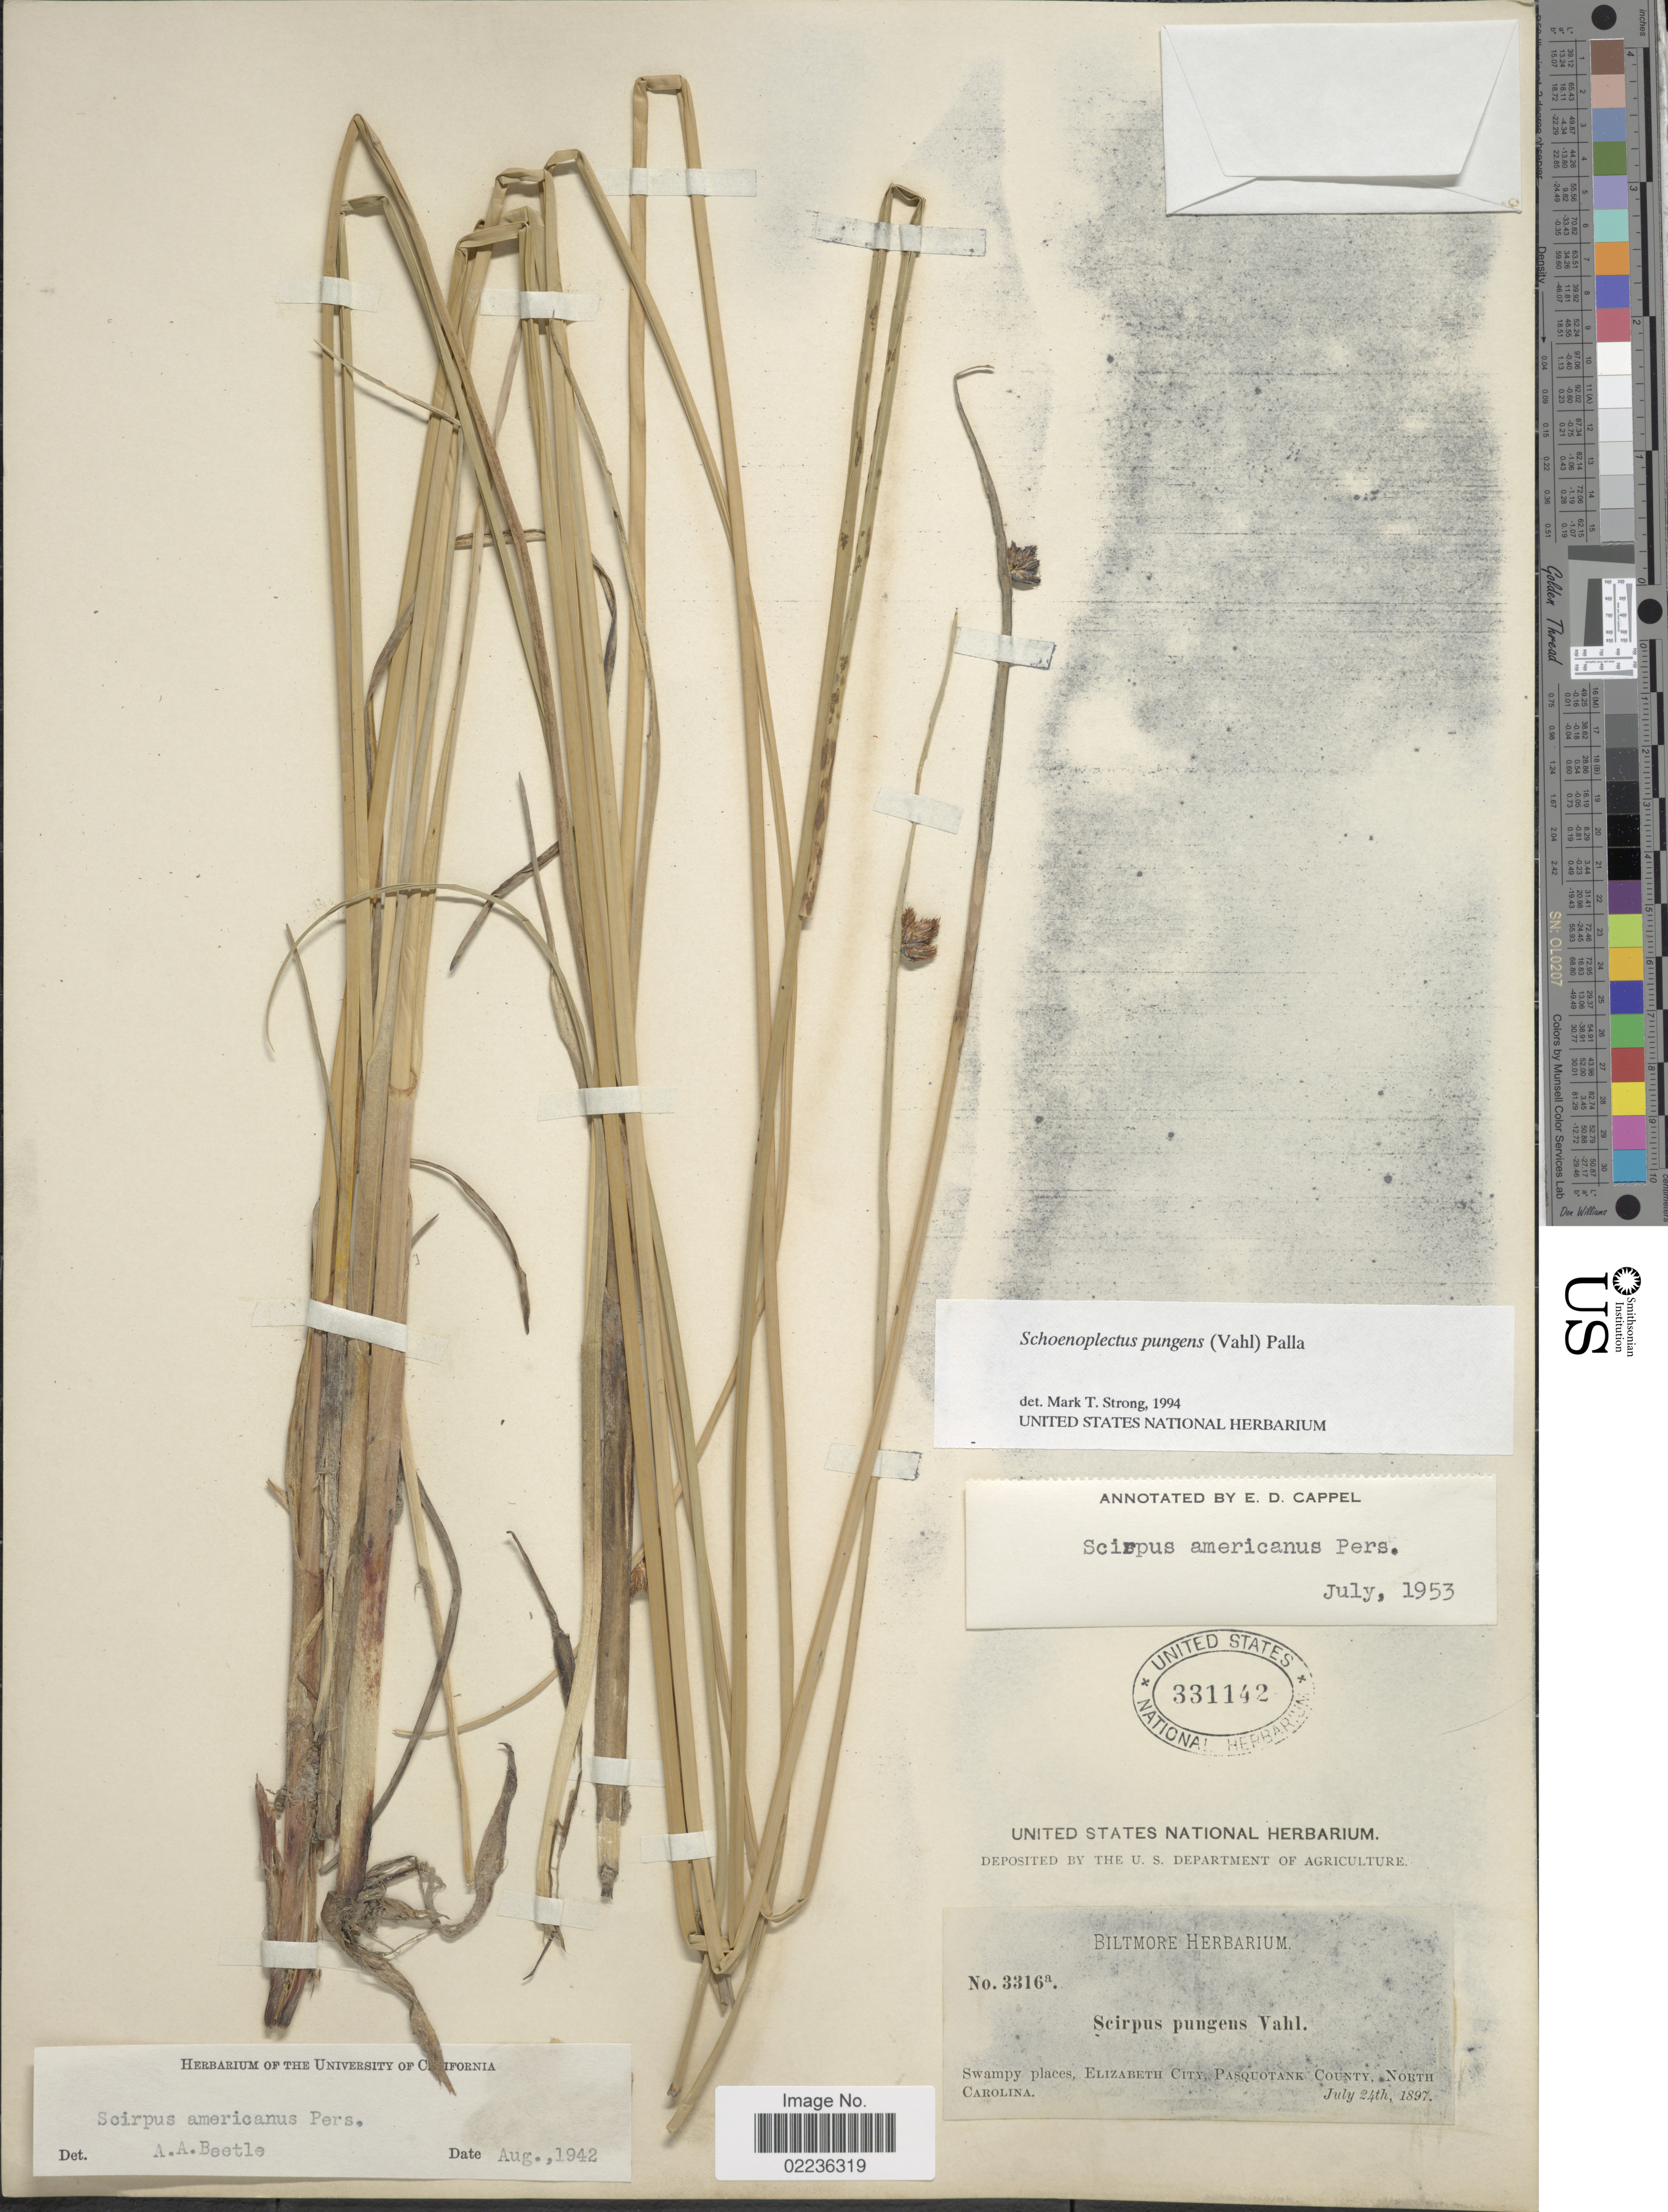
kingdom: Plantae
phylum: Tracheophyta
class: Liliopsida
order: Poales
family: Cyperaceae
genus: Schoenoplectus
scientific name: Schoenoplectus pungens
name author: (Vahl) Palla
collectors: ex herb. Biltmore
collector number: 3316a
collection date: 1897-07-24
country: United States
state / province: North Carolina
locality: Swampy places, Elizabeth City, Pasquotank County.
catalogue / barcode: US 331142